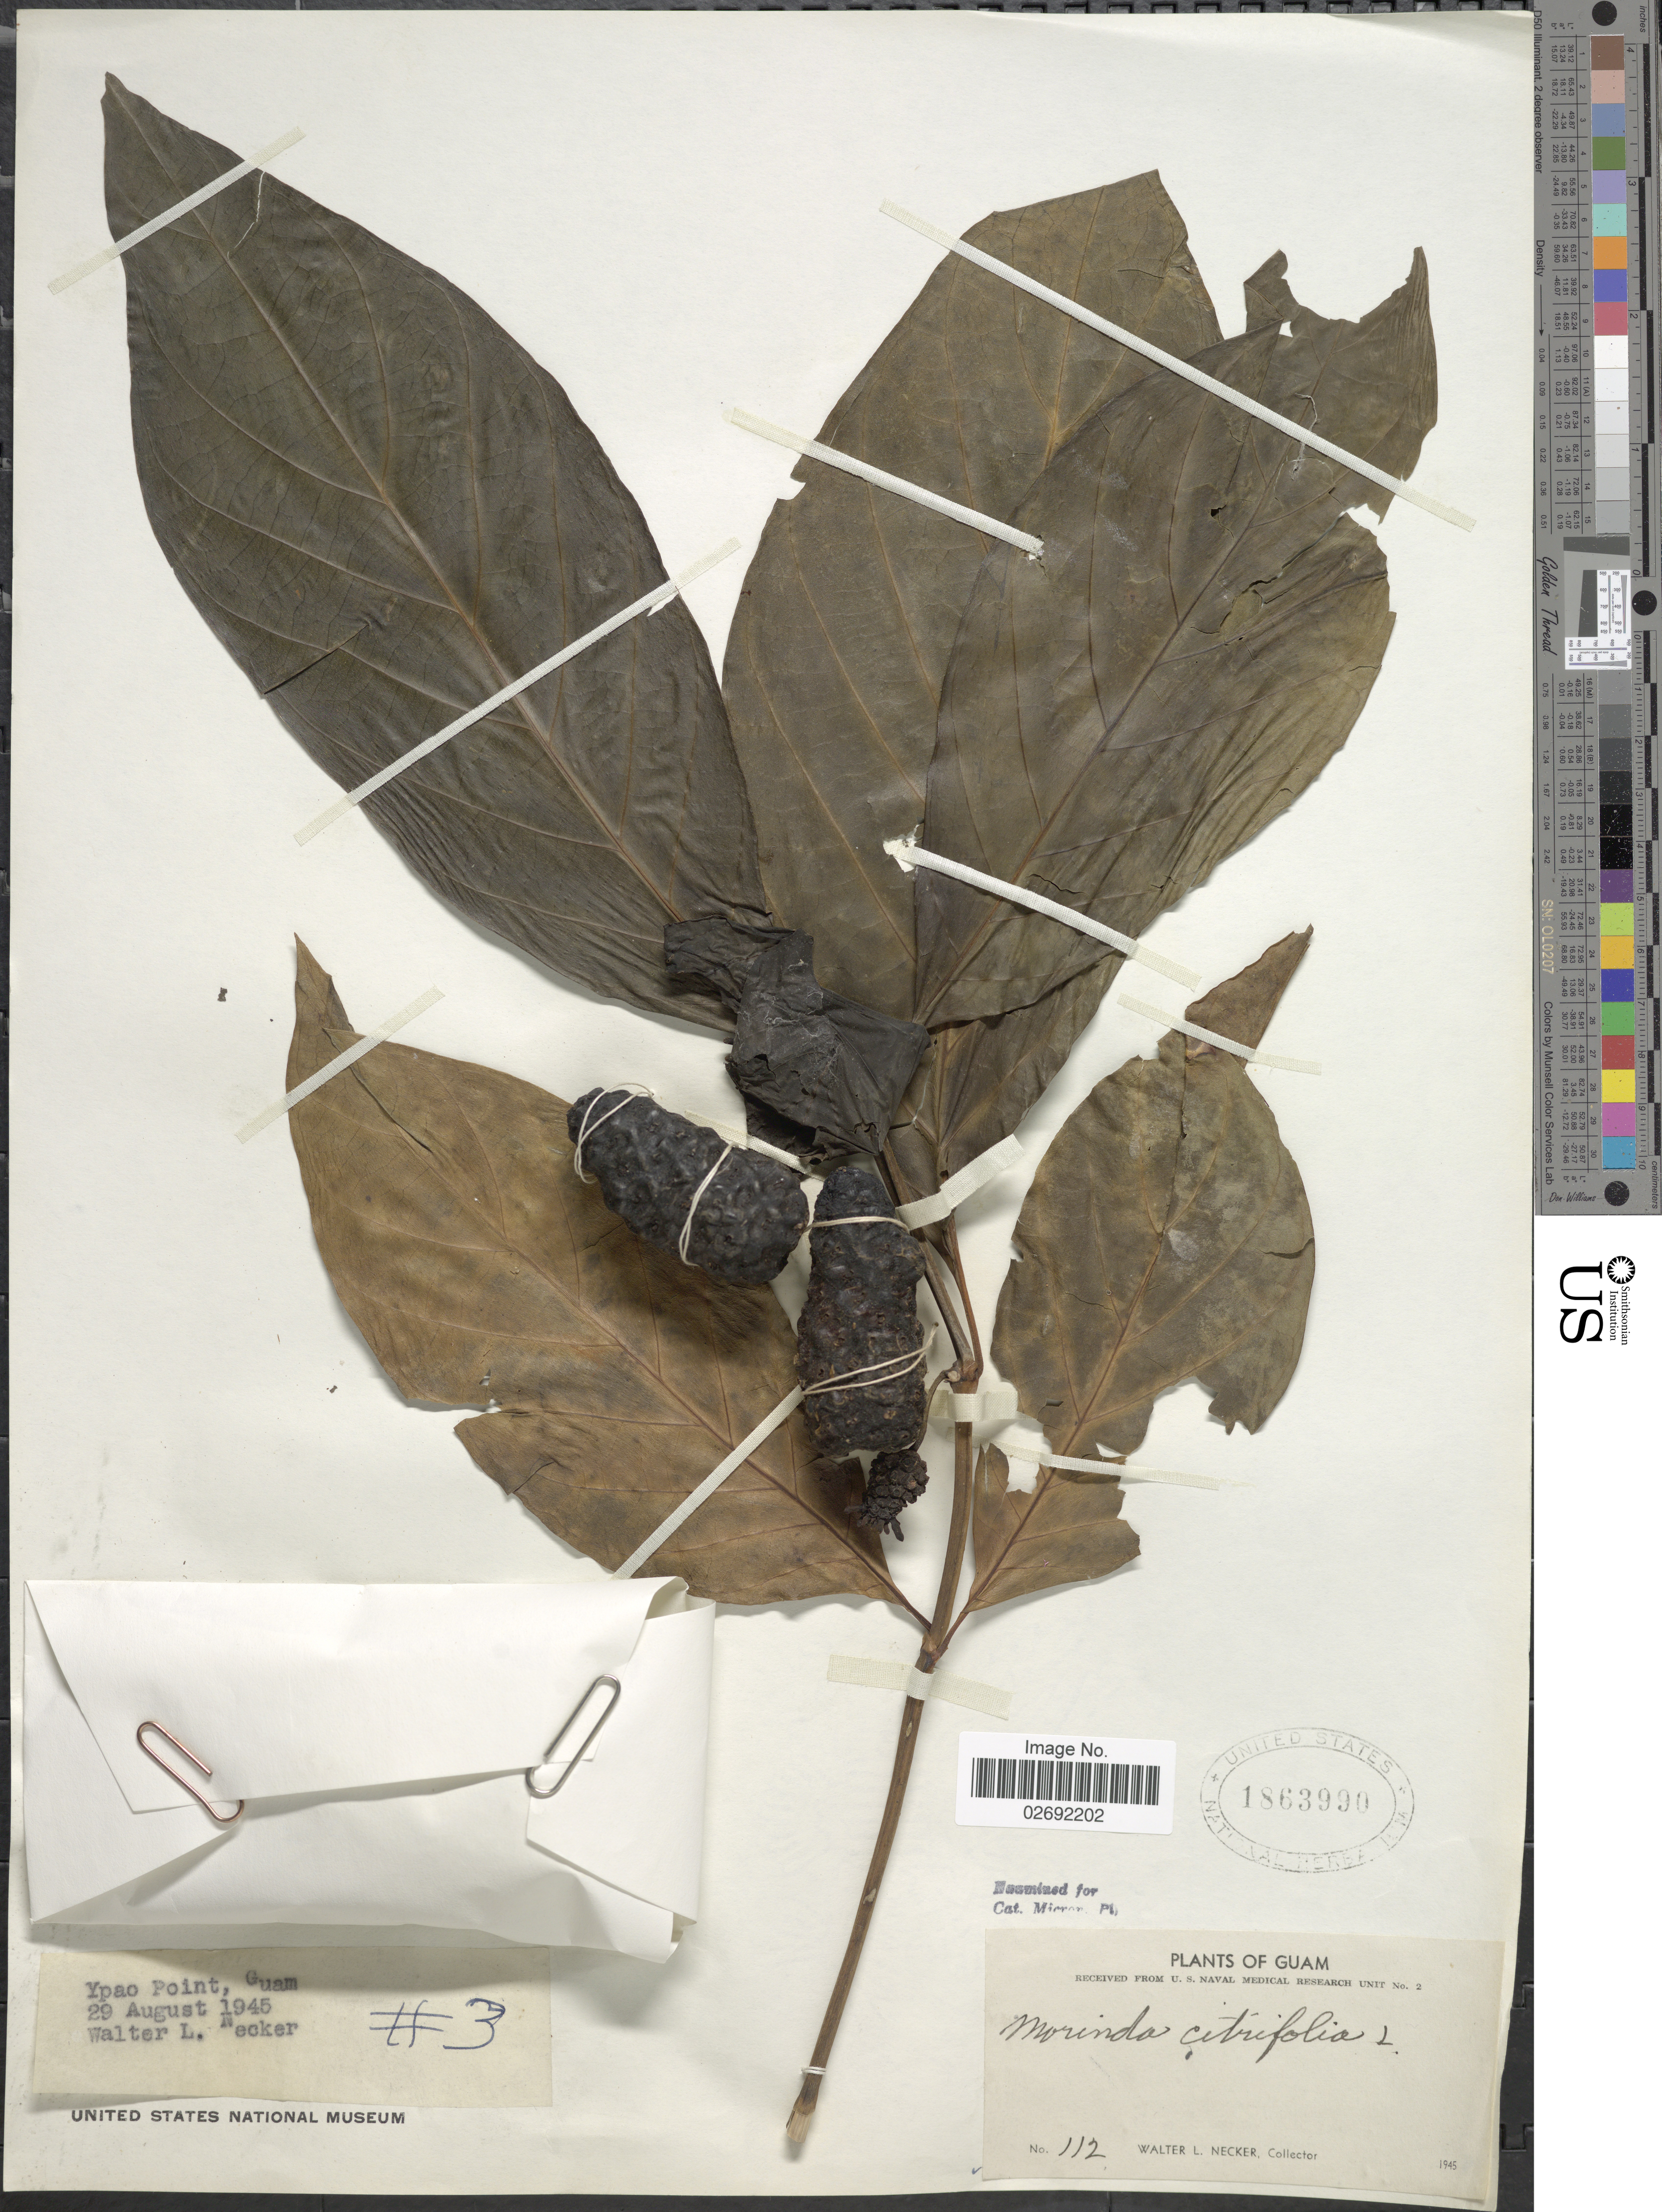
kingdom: Plantae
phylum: Tracheophyta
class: Magnoliopsida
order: Gentianales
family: Rubiaceae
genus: Morinda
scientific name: Morinda citrifolia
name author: L.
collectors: W. L. Necker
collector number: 3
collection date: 1945-08-29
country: Guam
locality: Ypao Point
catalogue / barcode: US 1863990